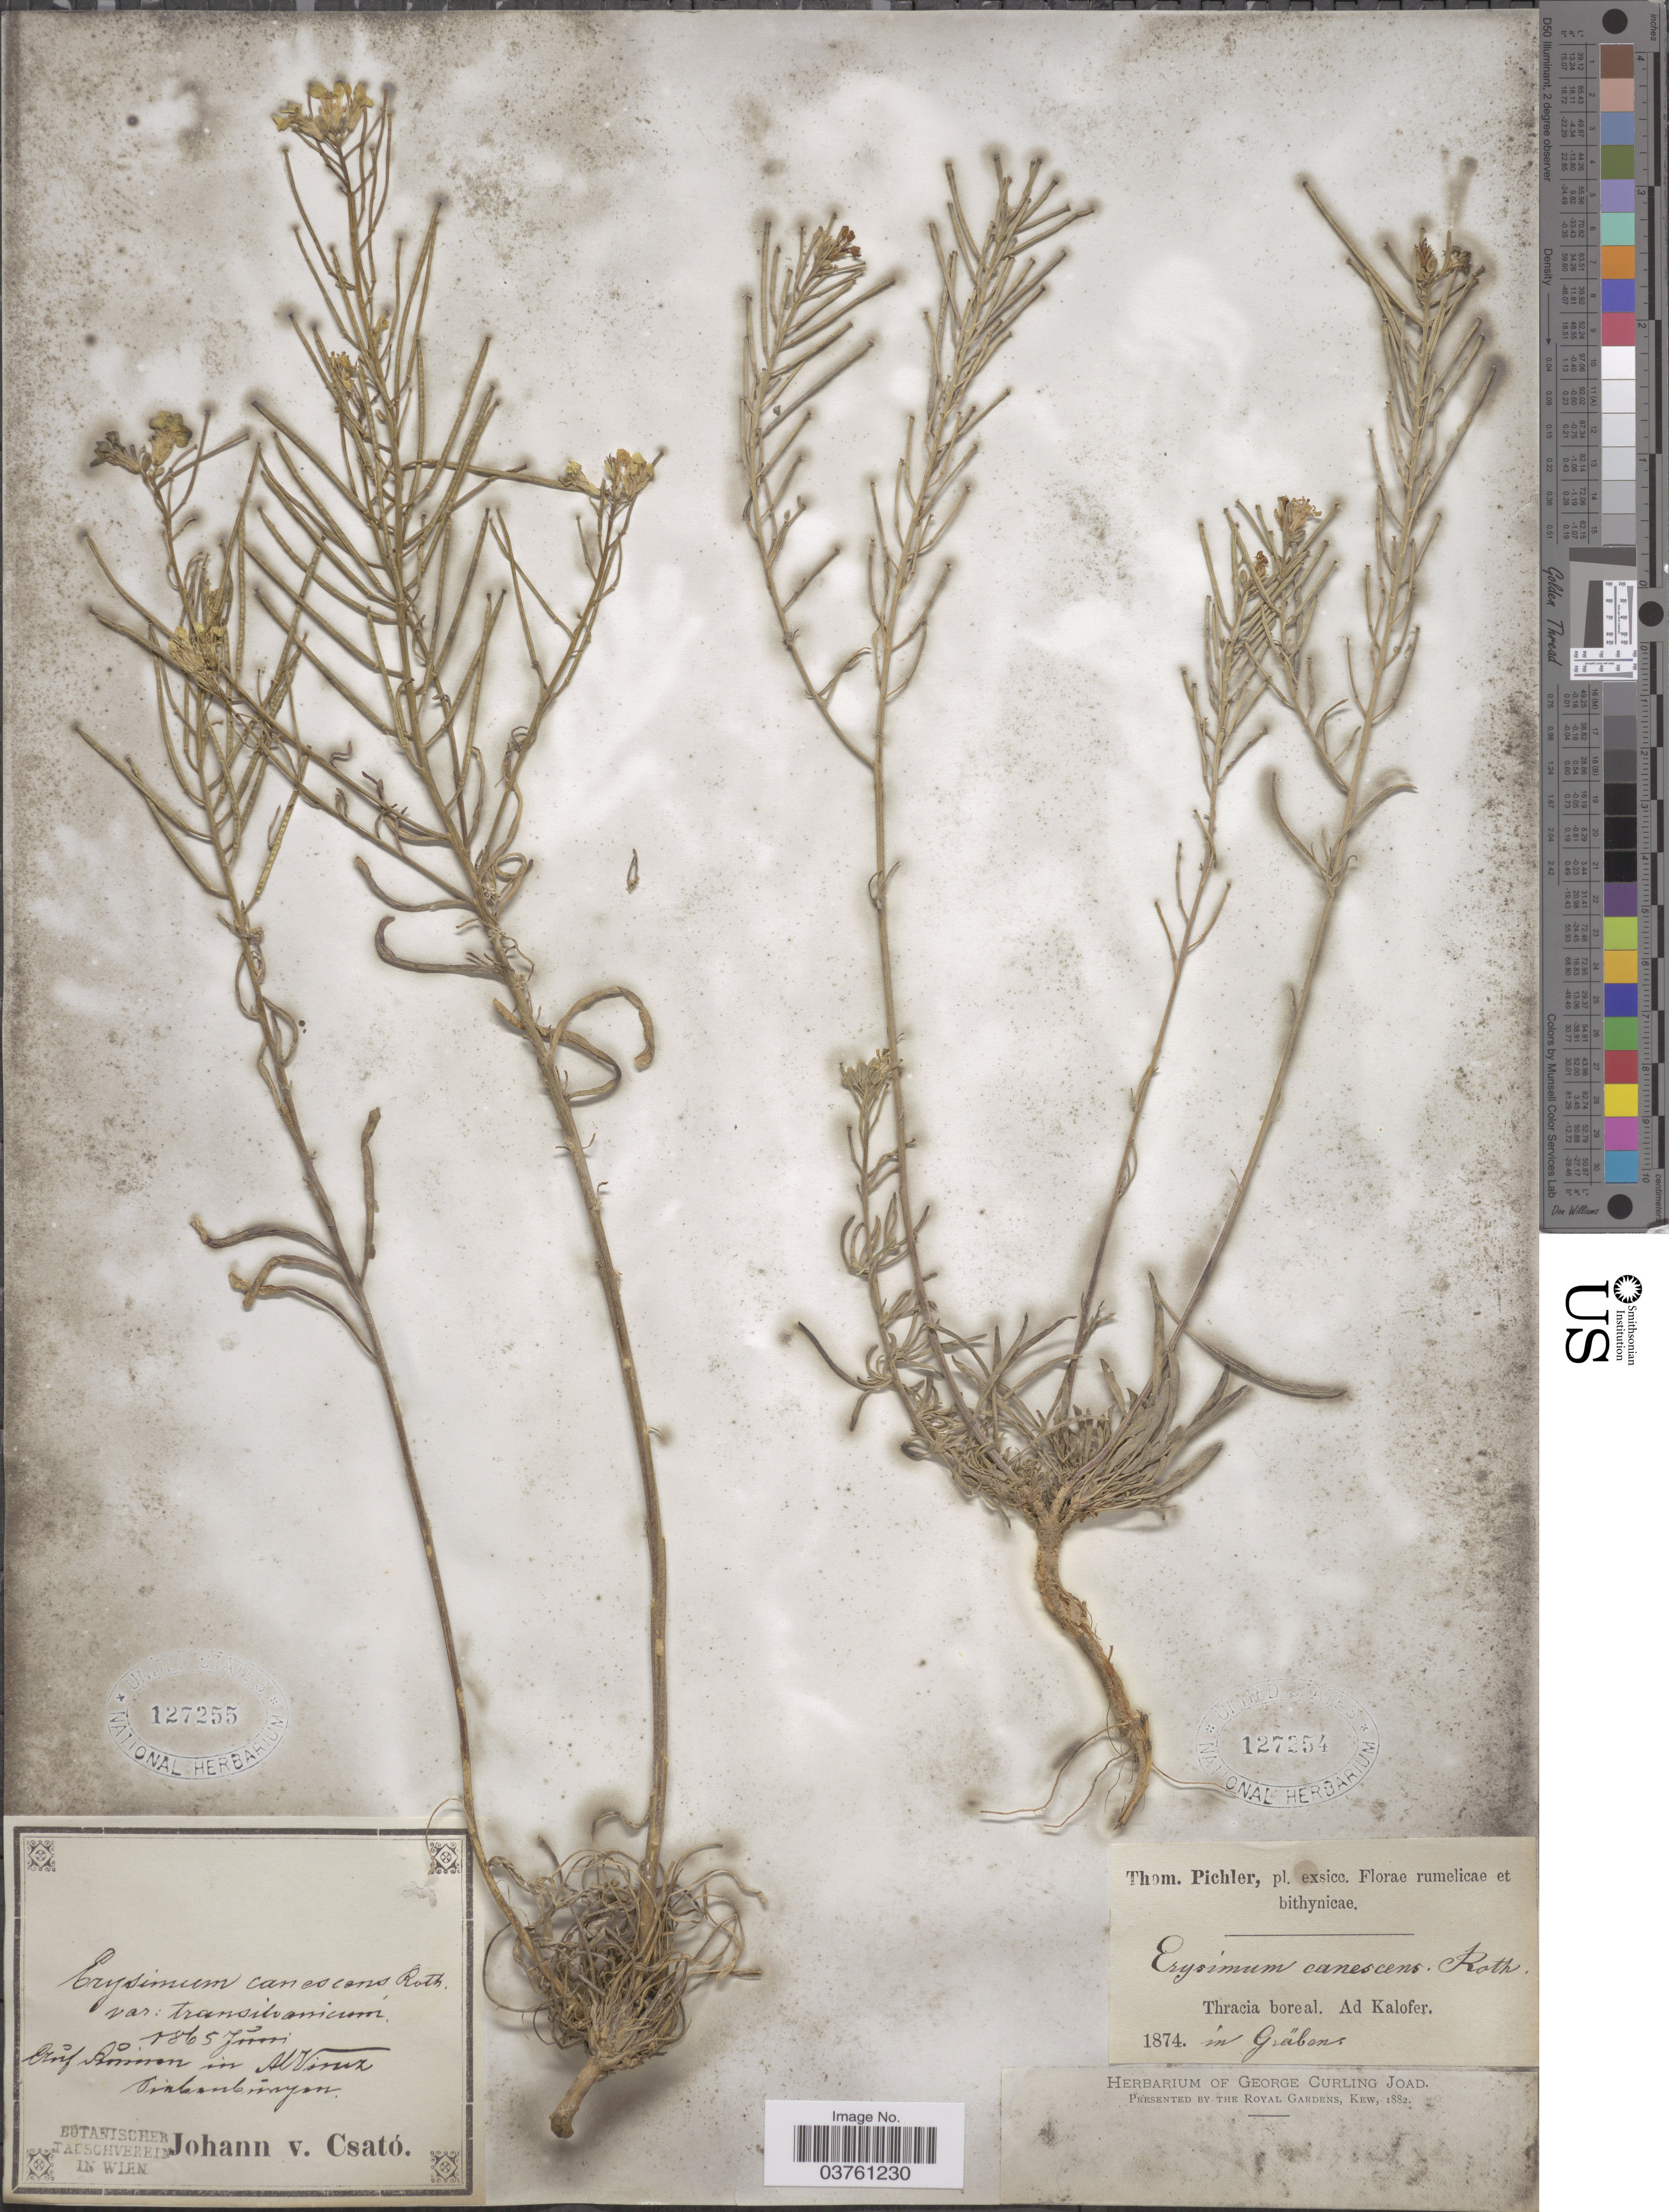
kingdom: Plantae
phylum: Tracheophyta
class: Magnoliopsida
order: Brassicales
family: Brassicaceae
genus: Erysimum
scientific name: Erysimum canescens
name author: Roth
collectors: T. Pichler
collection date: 1874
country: Turkey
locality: Rumelicae et bithynicae. Thracia boreal. Ad Kalofer. in Grȁbens.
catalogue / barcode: US 127254-2